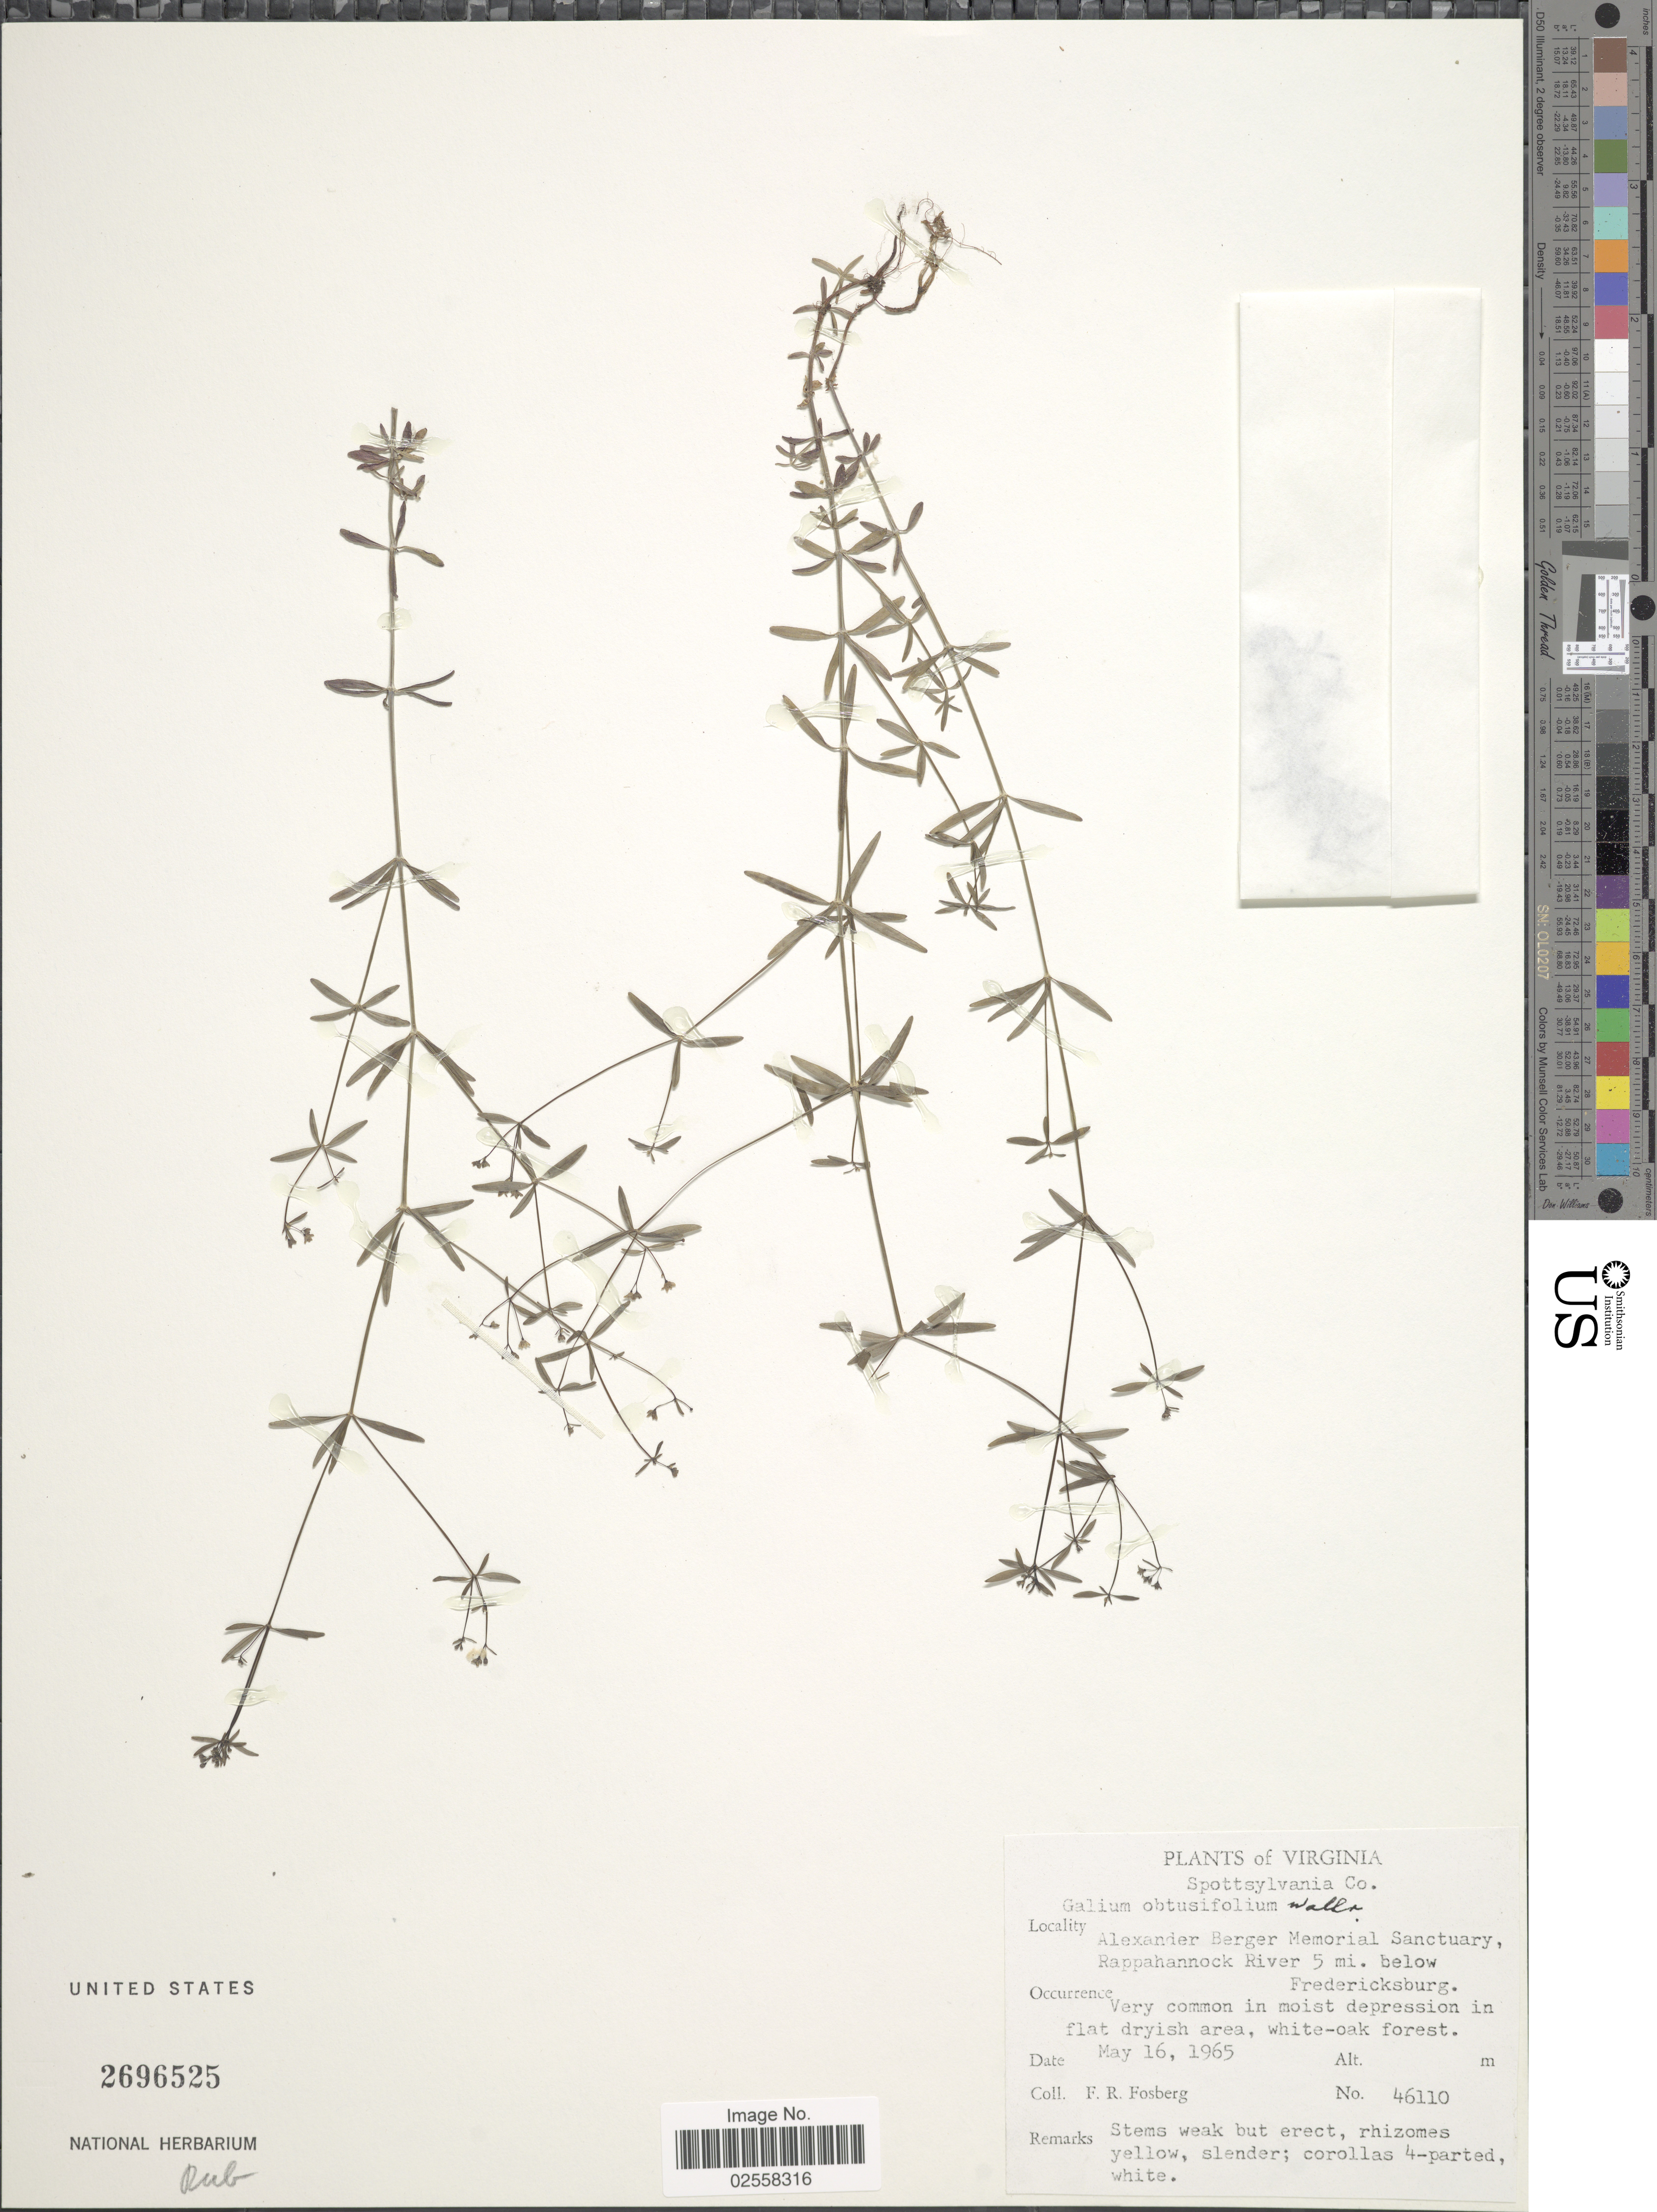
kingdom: Plantae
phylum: Tracheophyta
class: Magnoliopsida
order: Gentianales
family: Rubiaceae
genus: Galium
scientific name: Galium obtusifolium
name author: Wallr.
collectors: F. R. Fosberg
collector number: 46110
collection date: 1965-05-16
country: United States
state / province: Virginia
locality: Spottsylvania Co, Alexander Berger Memorial Sanctuary, Rappahannock River 5 mi below Fredericksburg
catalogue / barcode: US 2696525